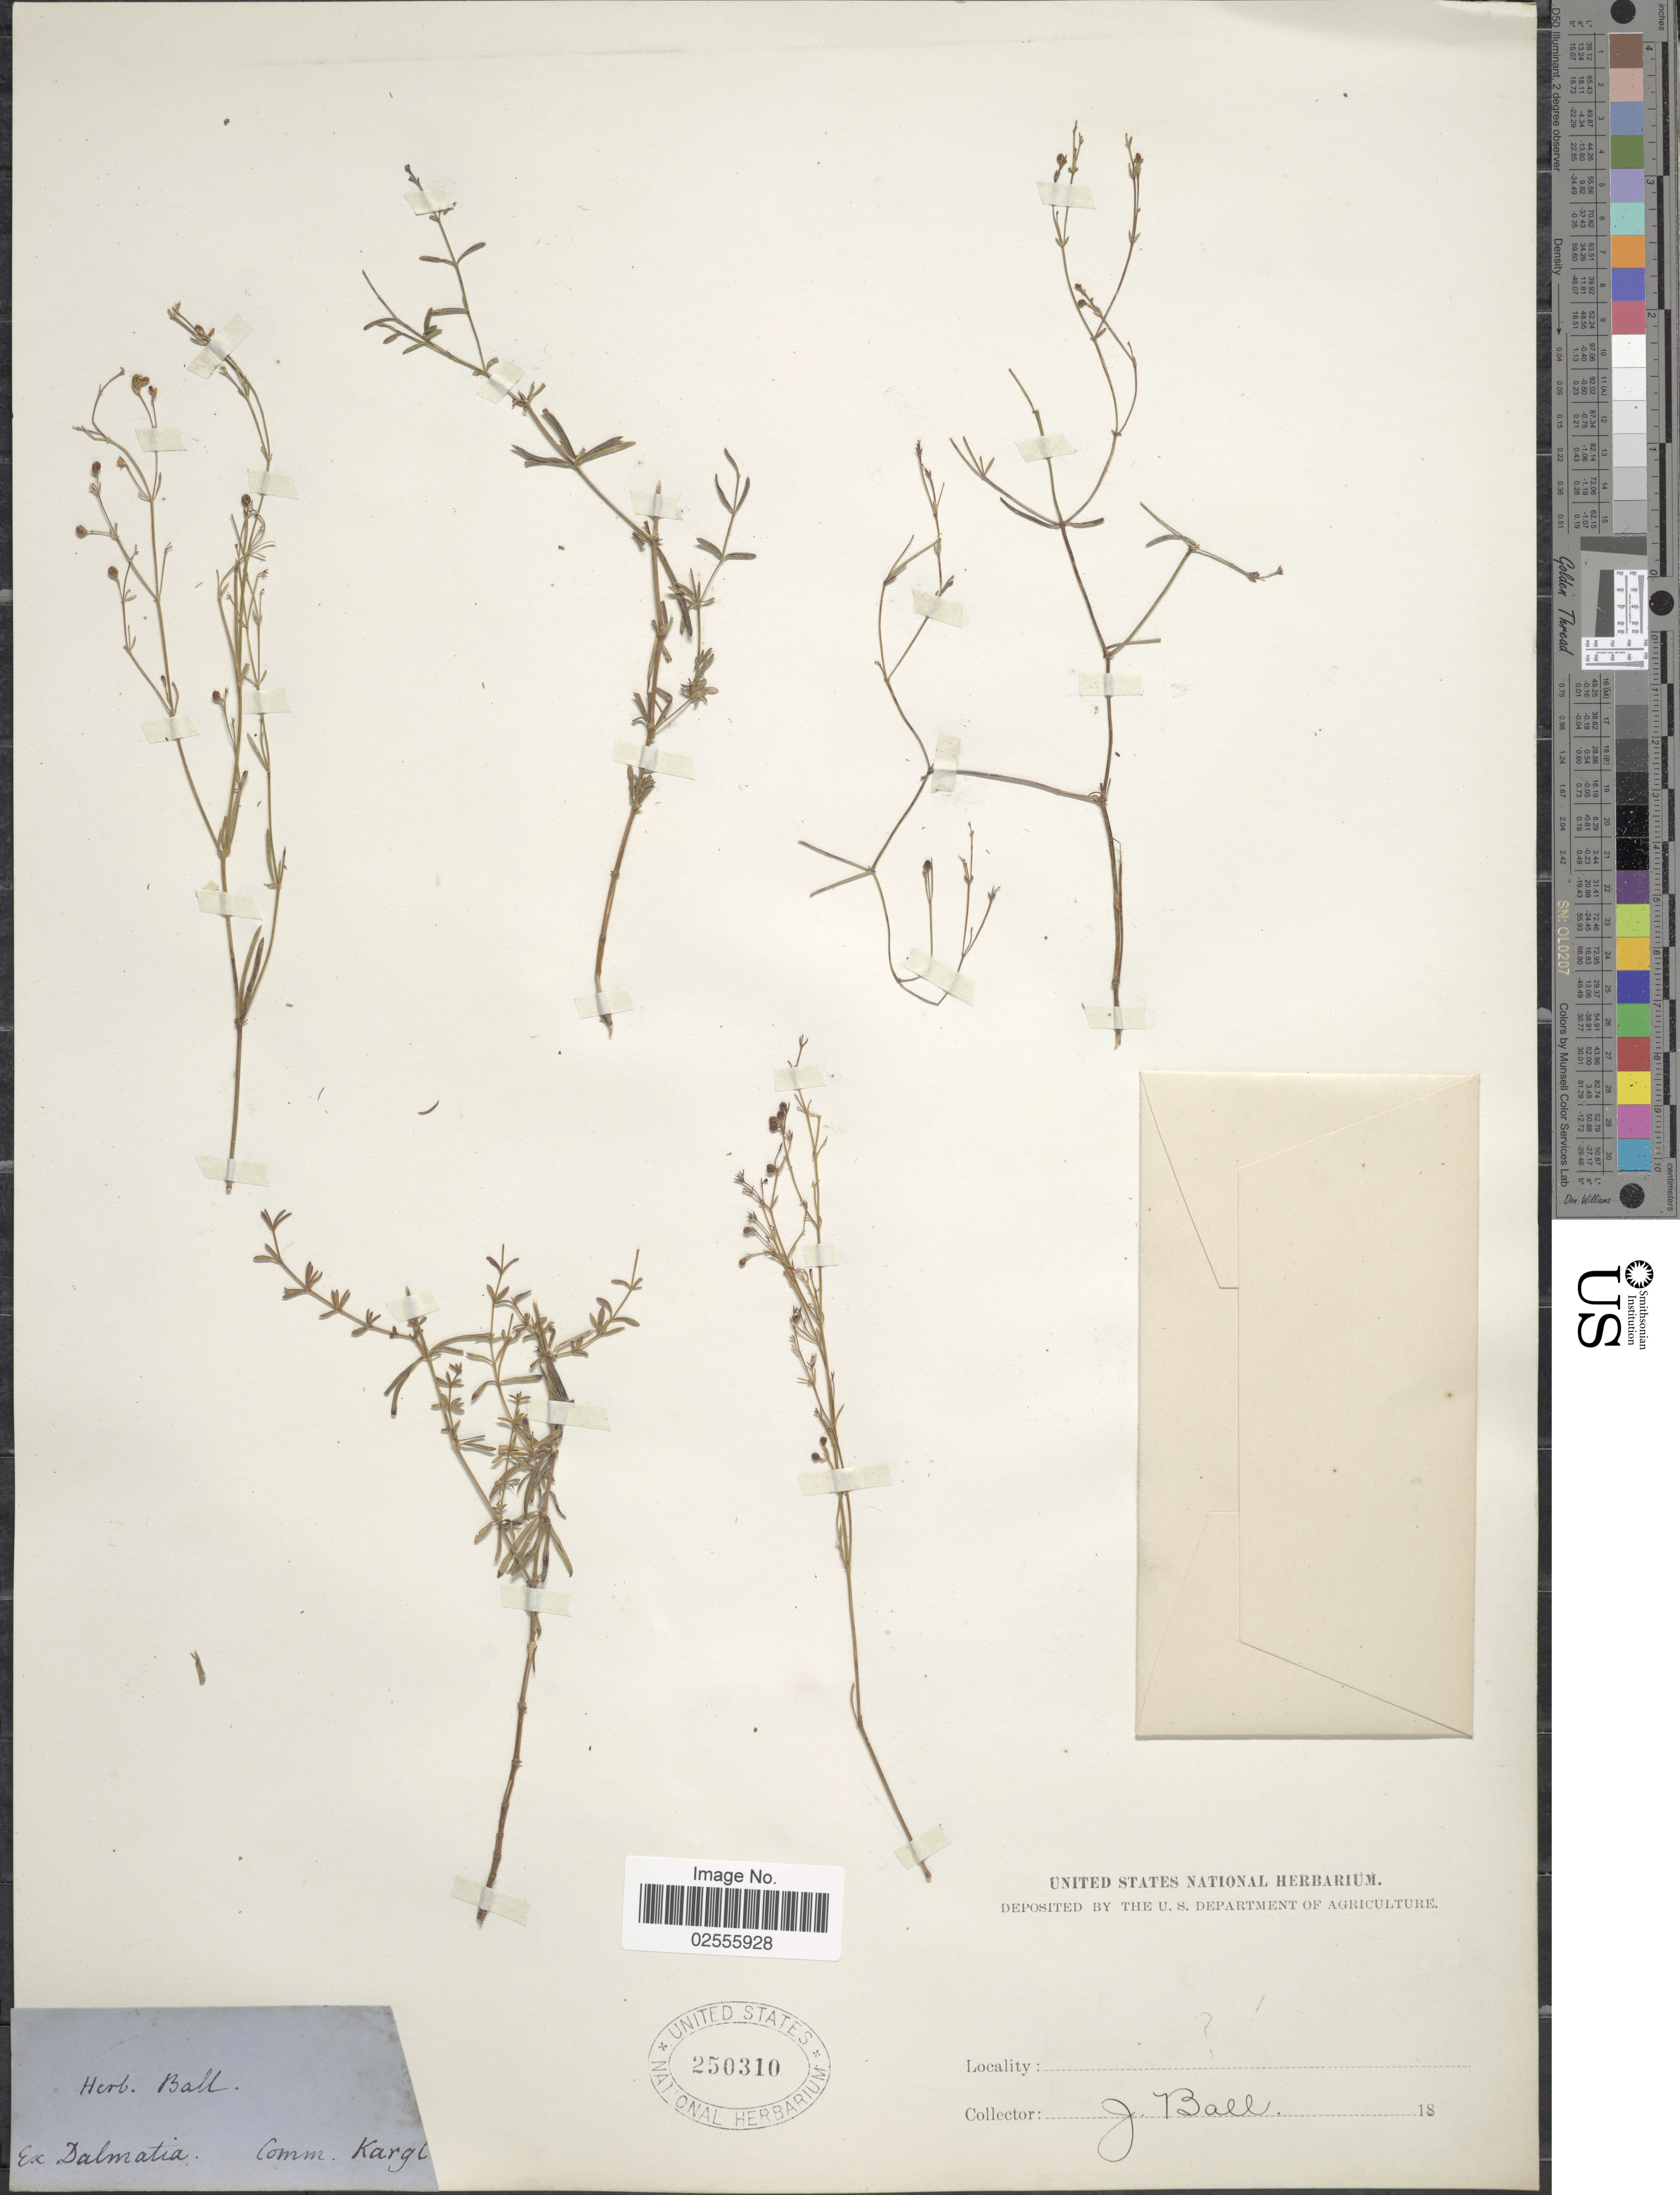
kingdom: Plantae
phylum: Tracheophyta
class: Magnoliopsida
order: Gentianales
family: Rubiaceae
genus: Asperula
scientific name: Asperula sp.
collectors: J. Ball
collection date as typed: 18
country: Croatia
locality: Dalmatia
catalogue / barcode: US 250310